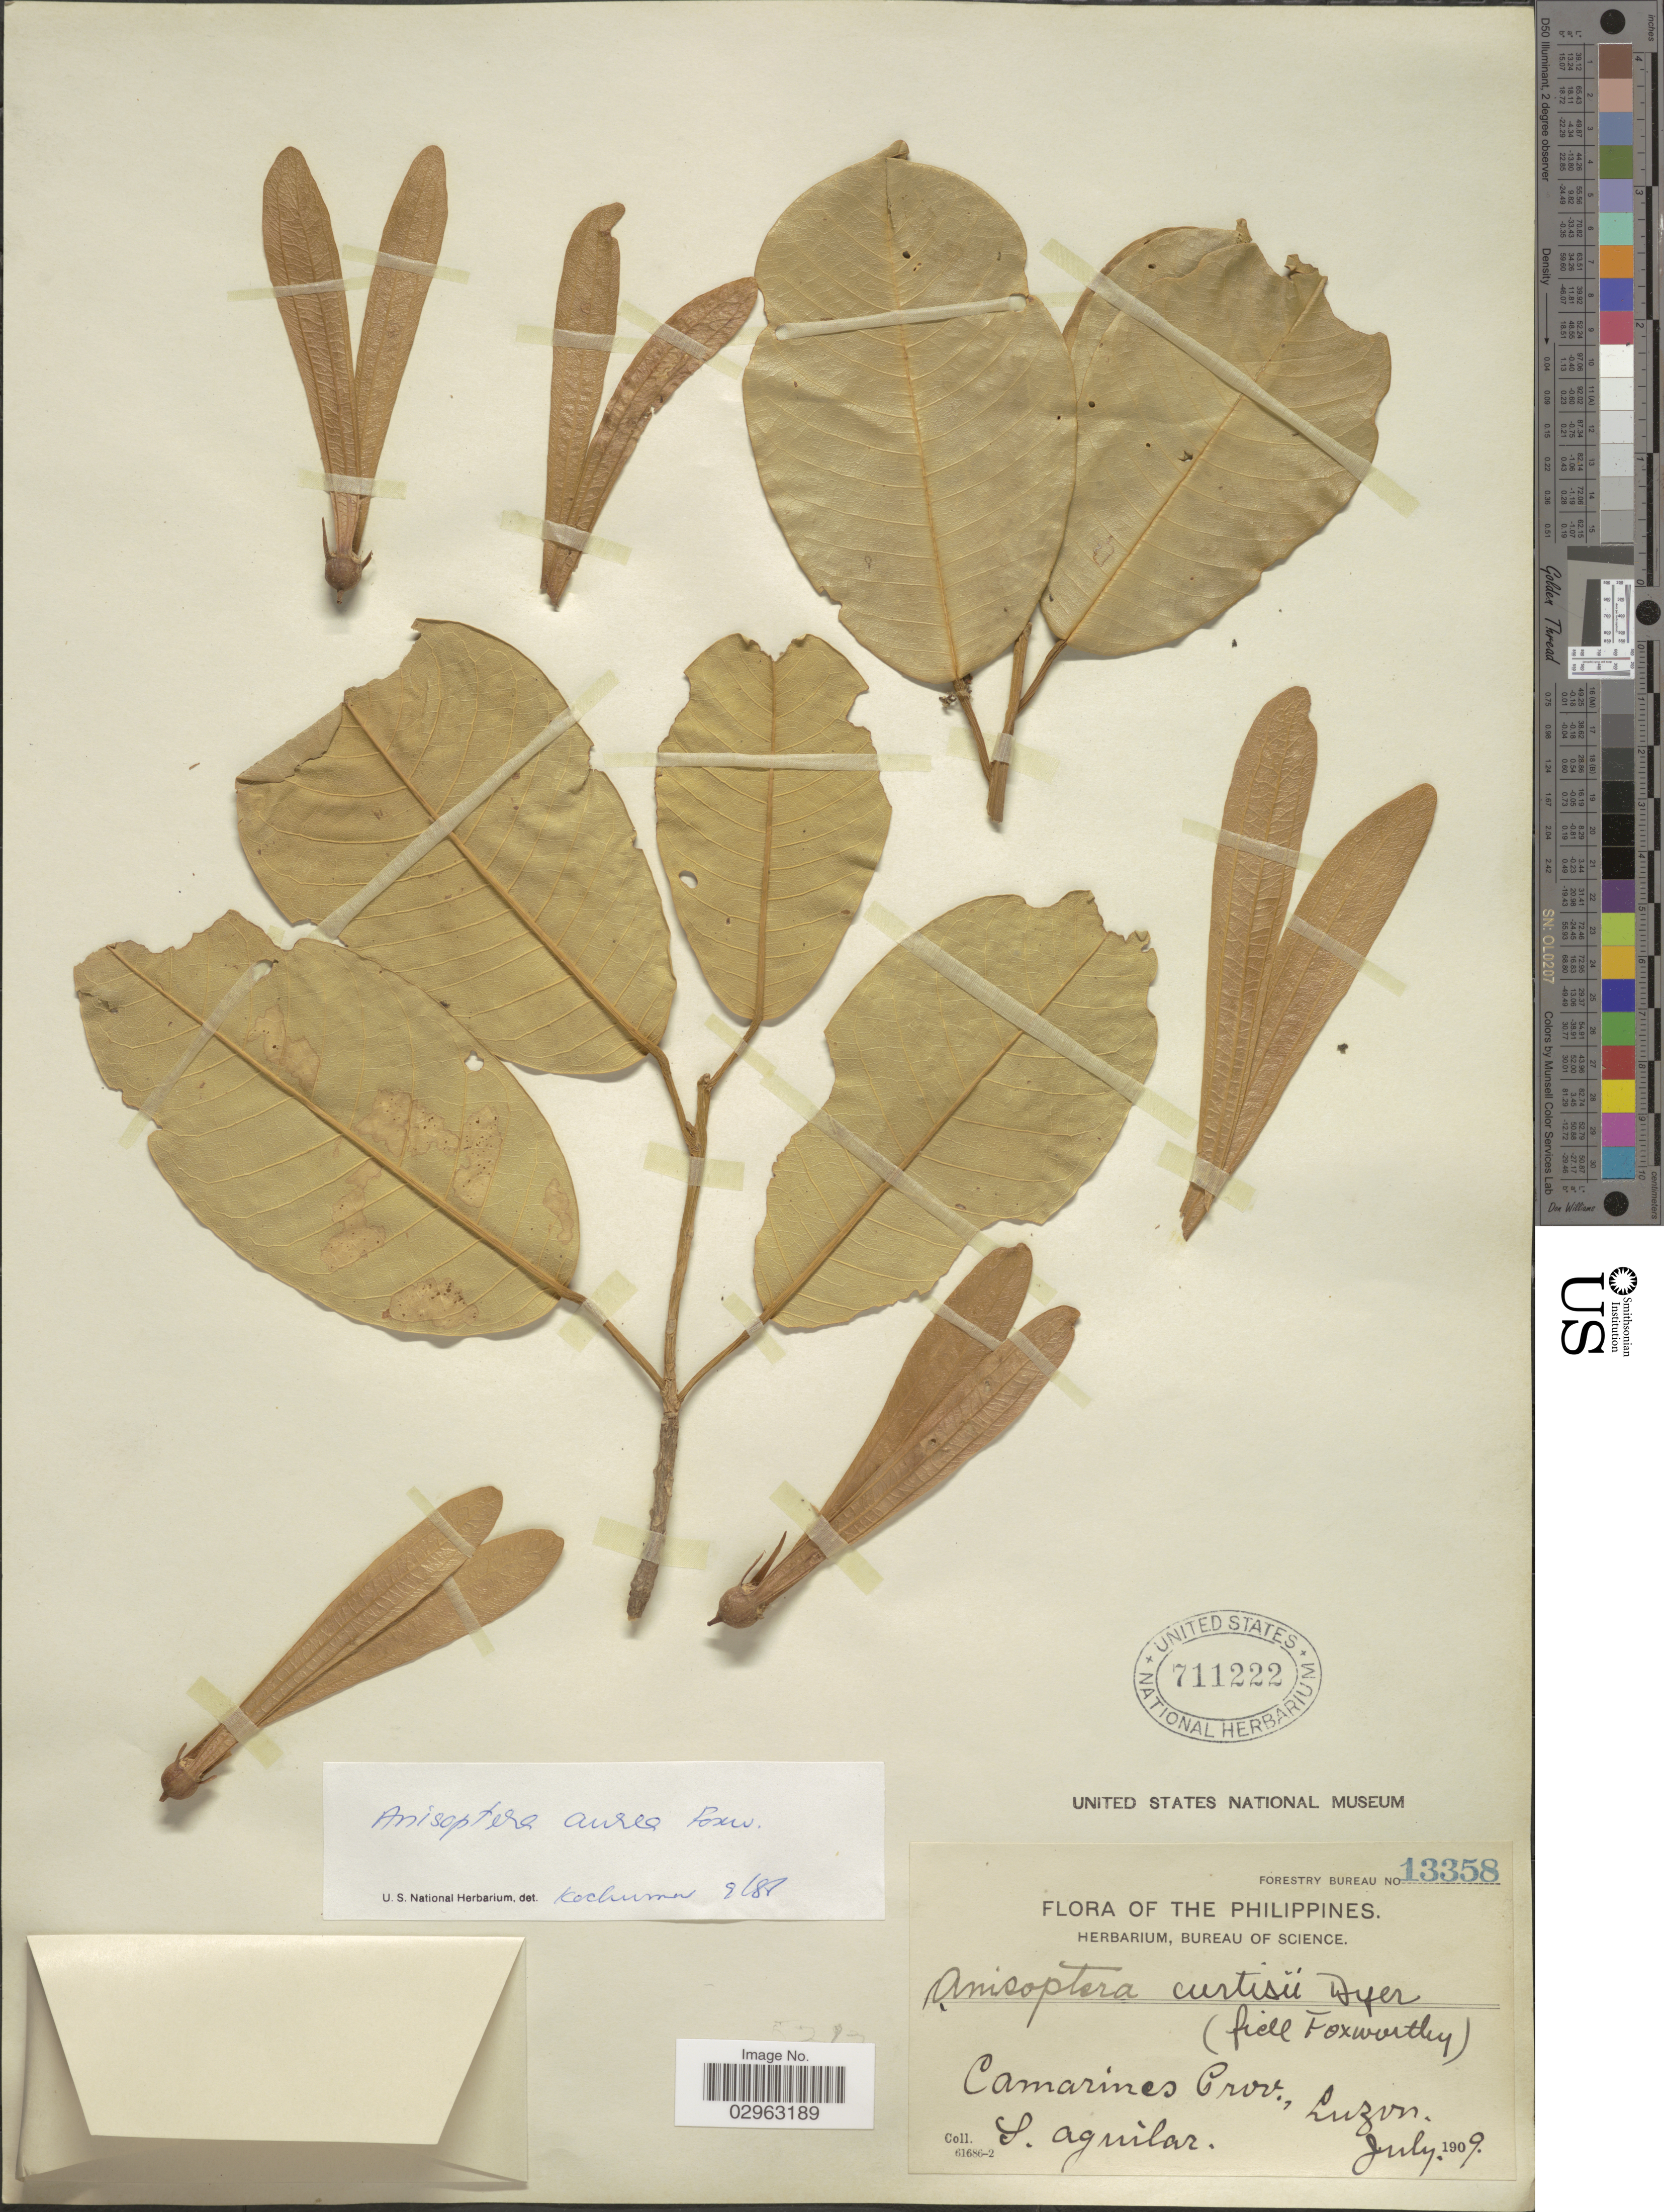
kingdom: Plantae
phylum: Tracheophyta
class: Magnoliopsida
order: Malvales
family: Dipterocarpaceae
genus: Anisoptera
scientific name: Anisoptera aurea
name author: Foxw.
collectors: S. Aguilar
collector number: Forestry Bureau 13358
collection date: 1909-07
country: Philippines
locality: Camarines Prov., Luzon.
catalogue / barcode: US 711222